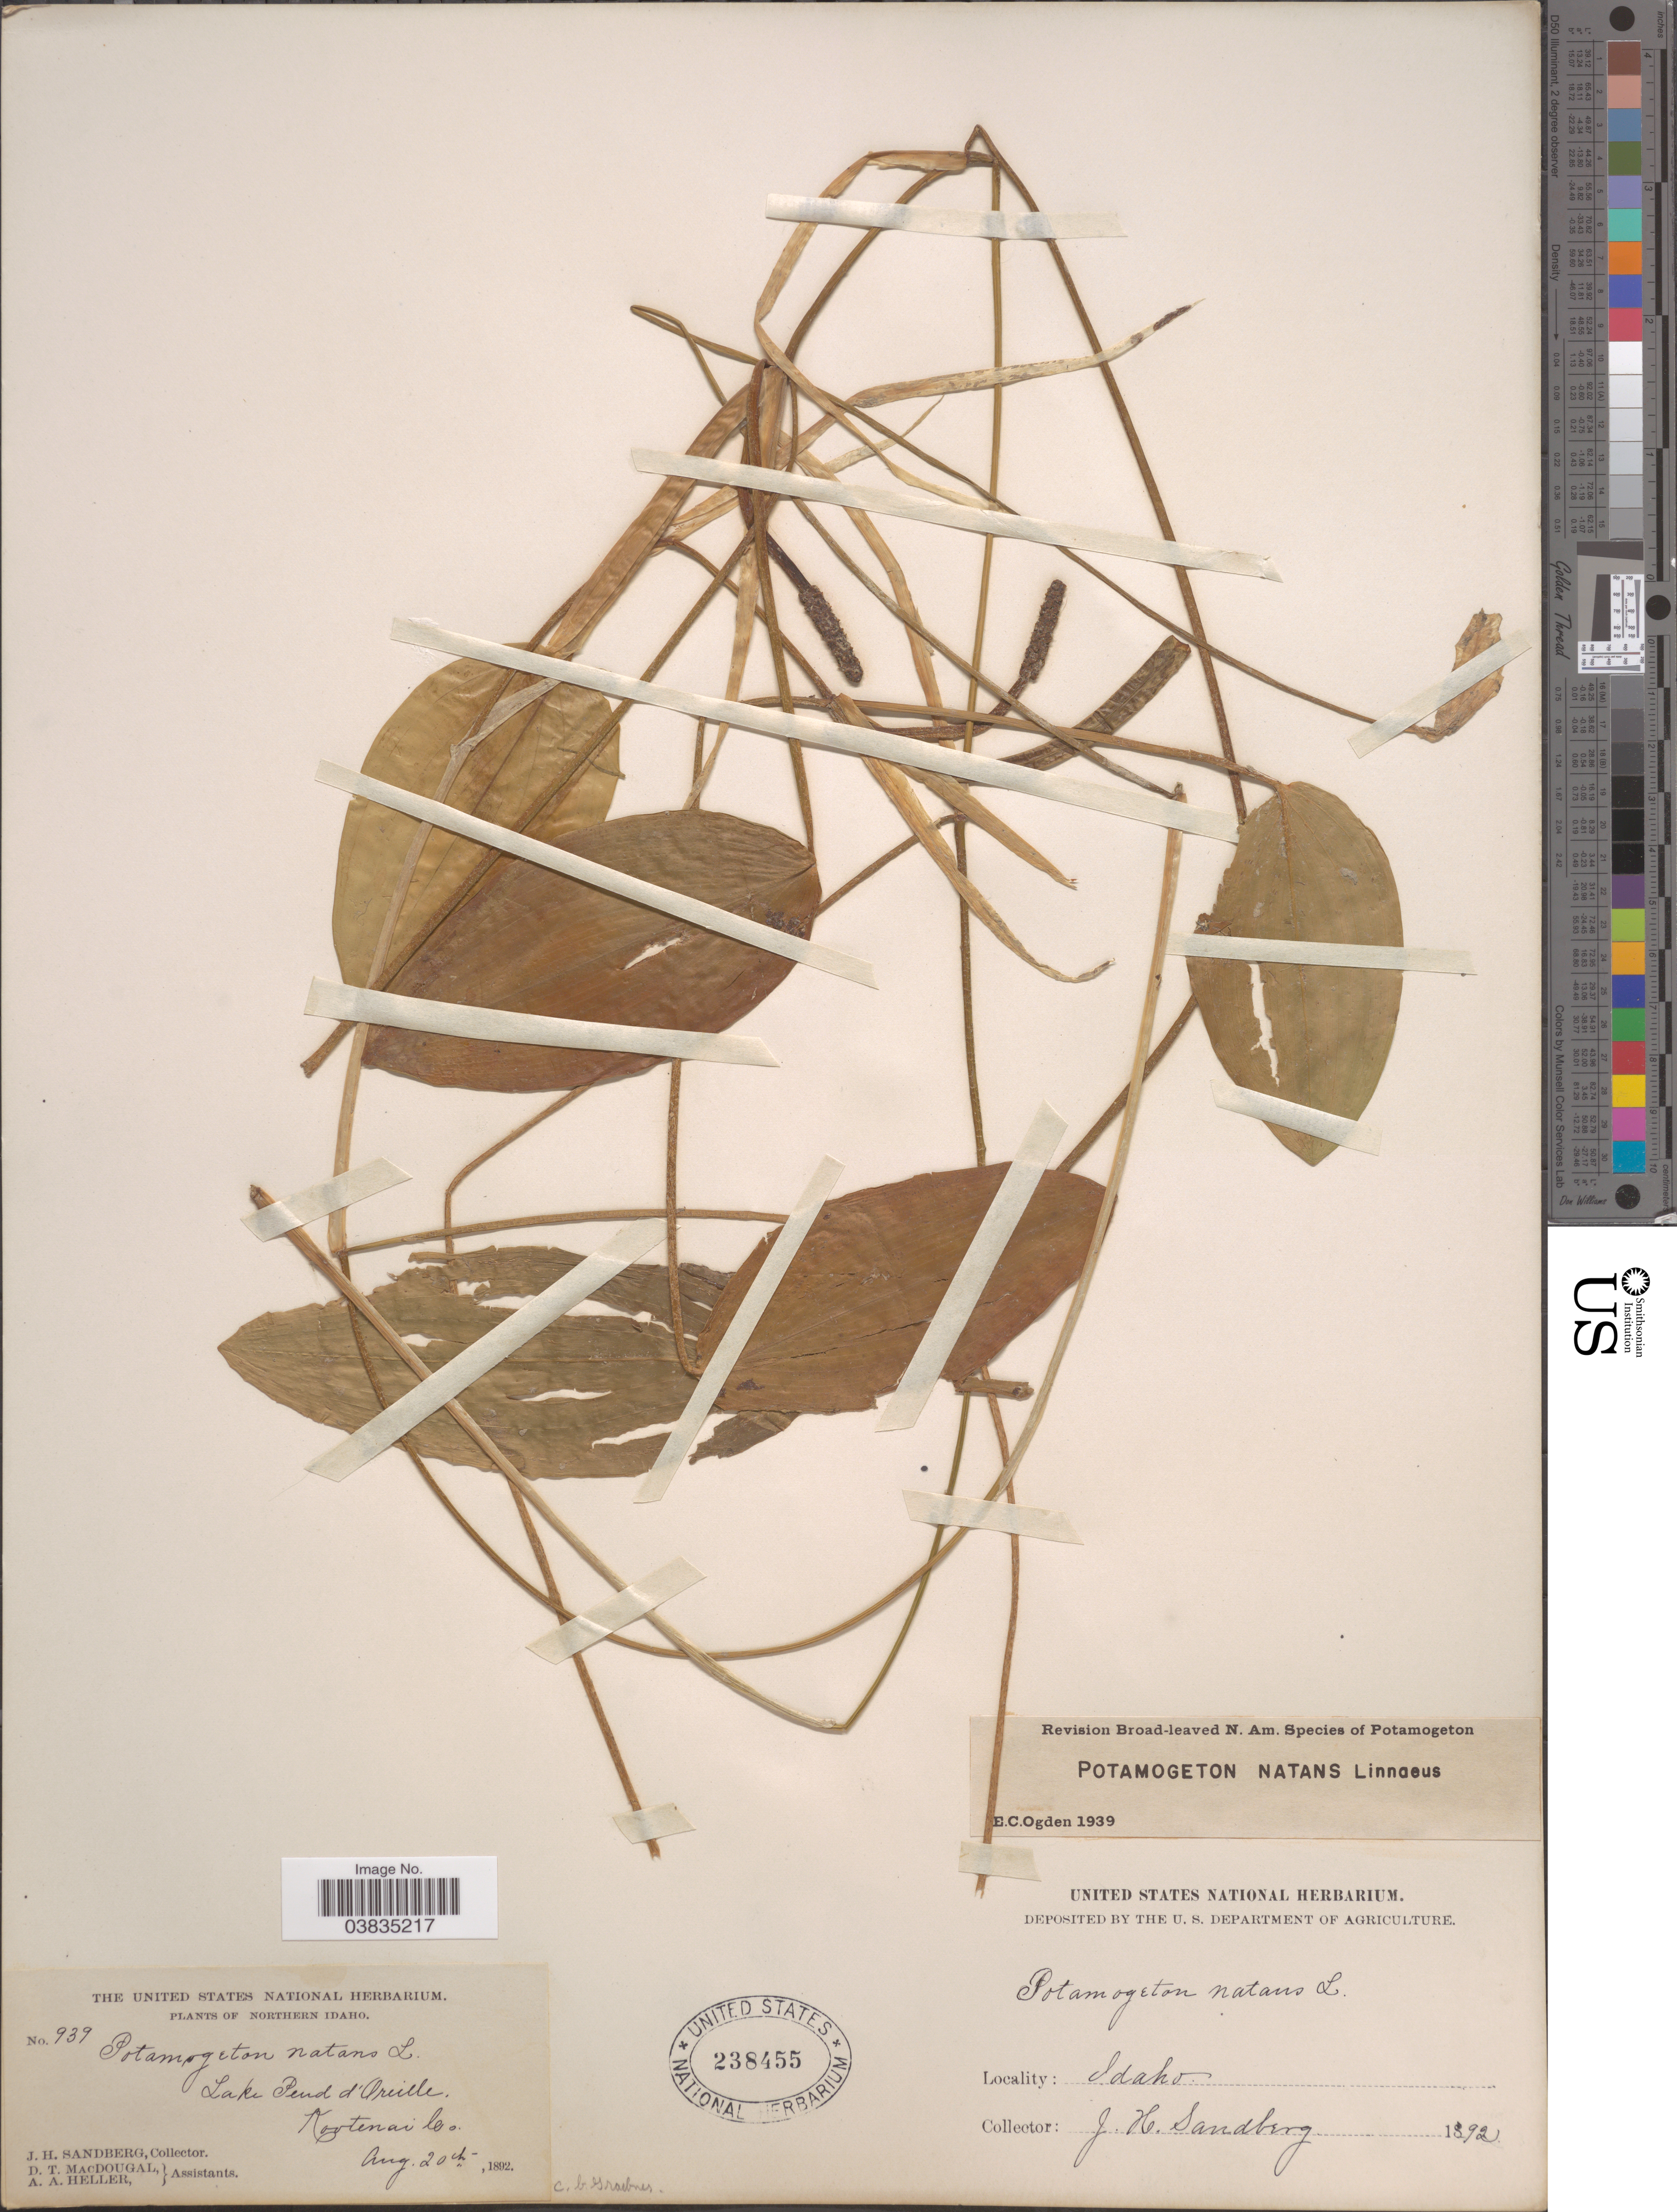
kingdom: Plantae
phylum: Tracheophyta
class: Liliopsida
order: Alismatales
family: Potamogetonaceae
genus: Potamogeton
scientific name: Potamogeton natans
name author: L.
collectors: J. H. Sandberg, D. T. MacDougal & A. A. Heller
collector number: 939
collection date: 1892-08-20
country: United States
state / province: Idaho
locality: Northern Idaho. Lake Pend d'Oreille. Kootenai Co.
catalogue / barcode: US 238455